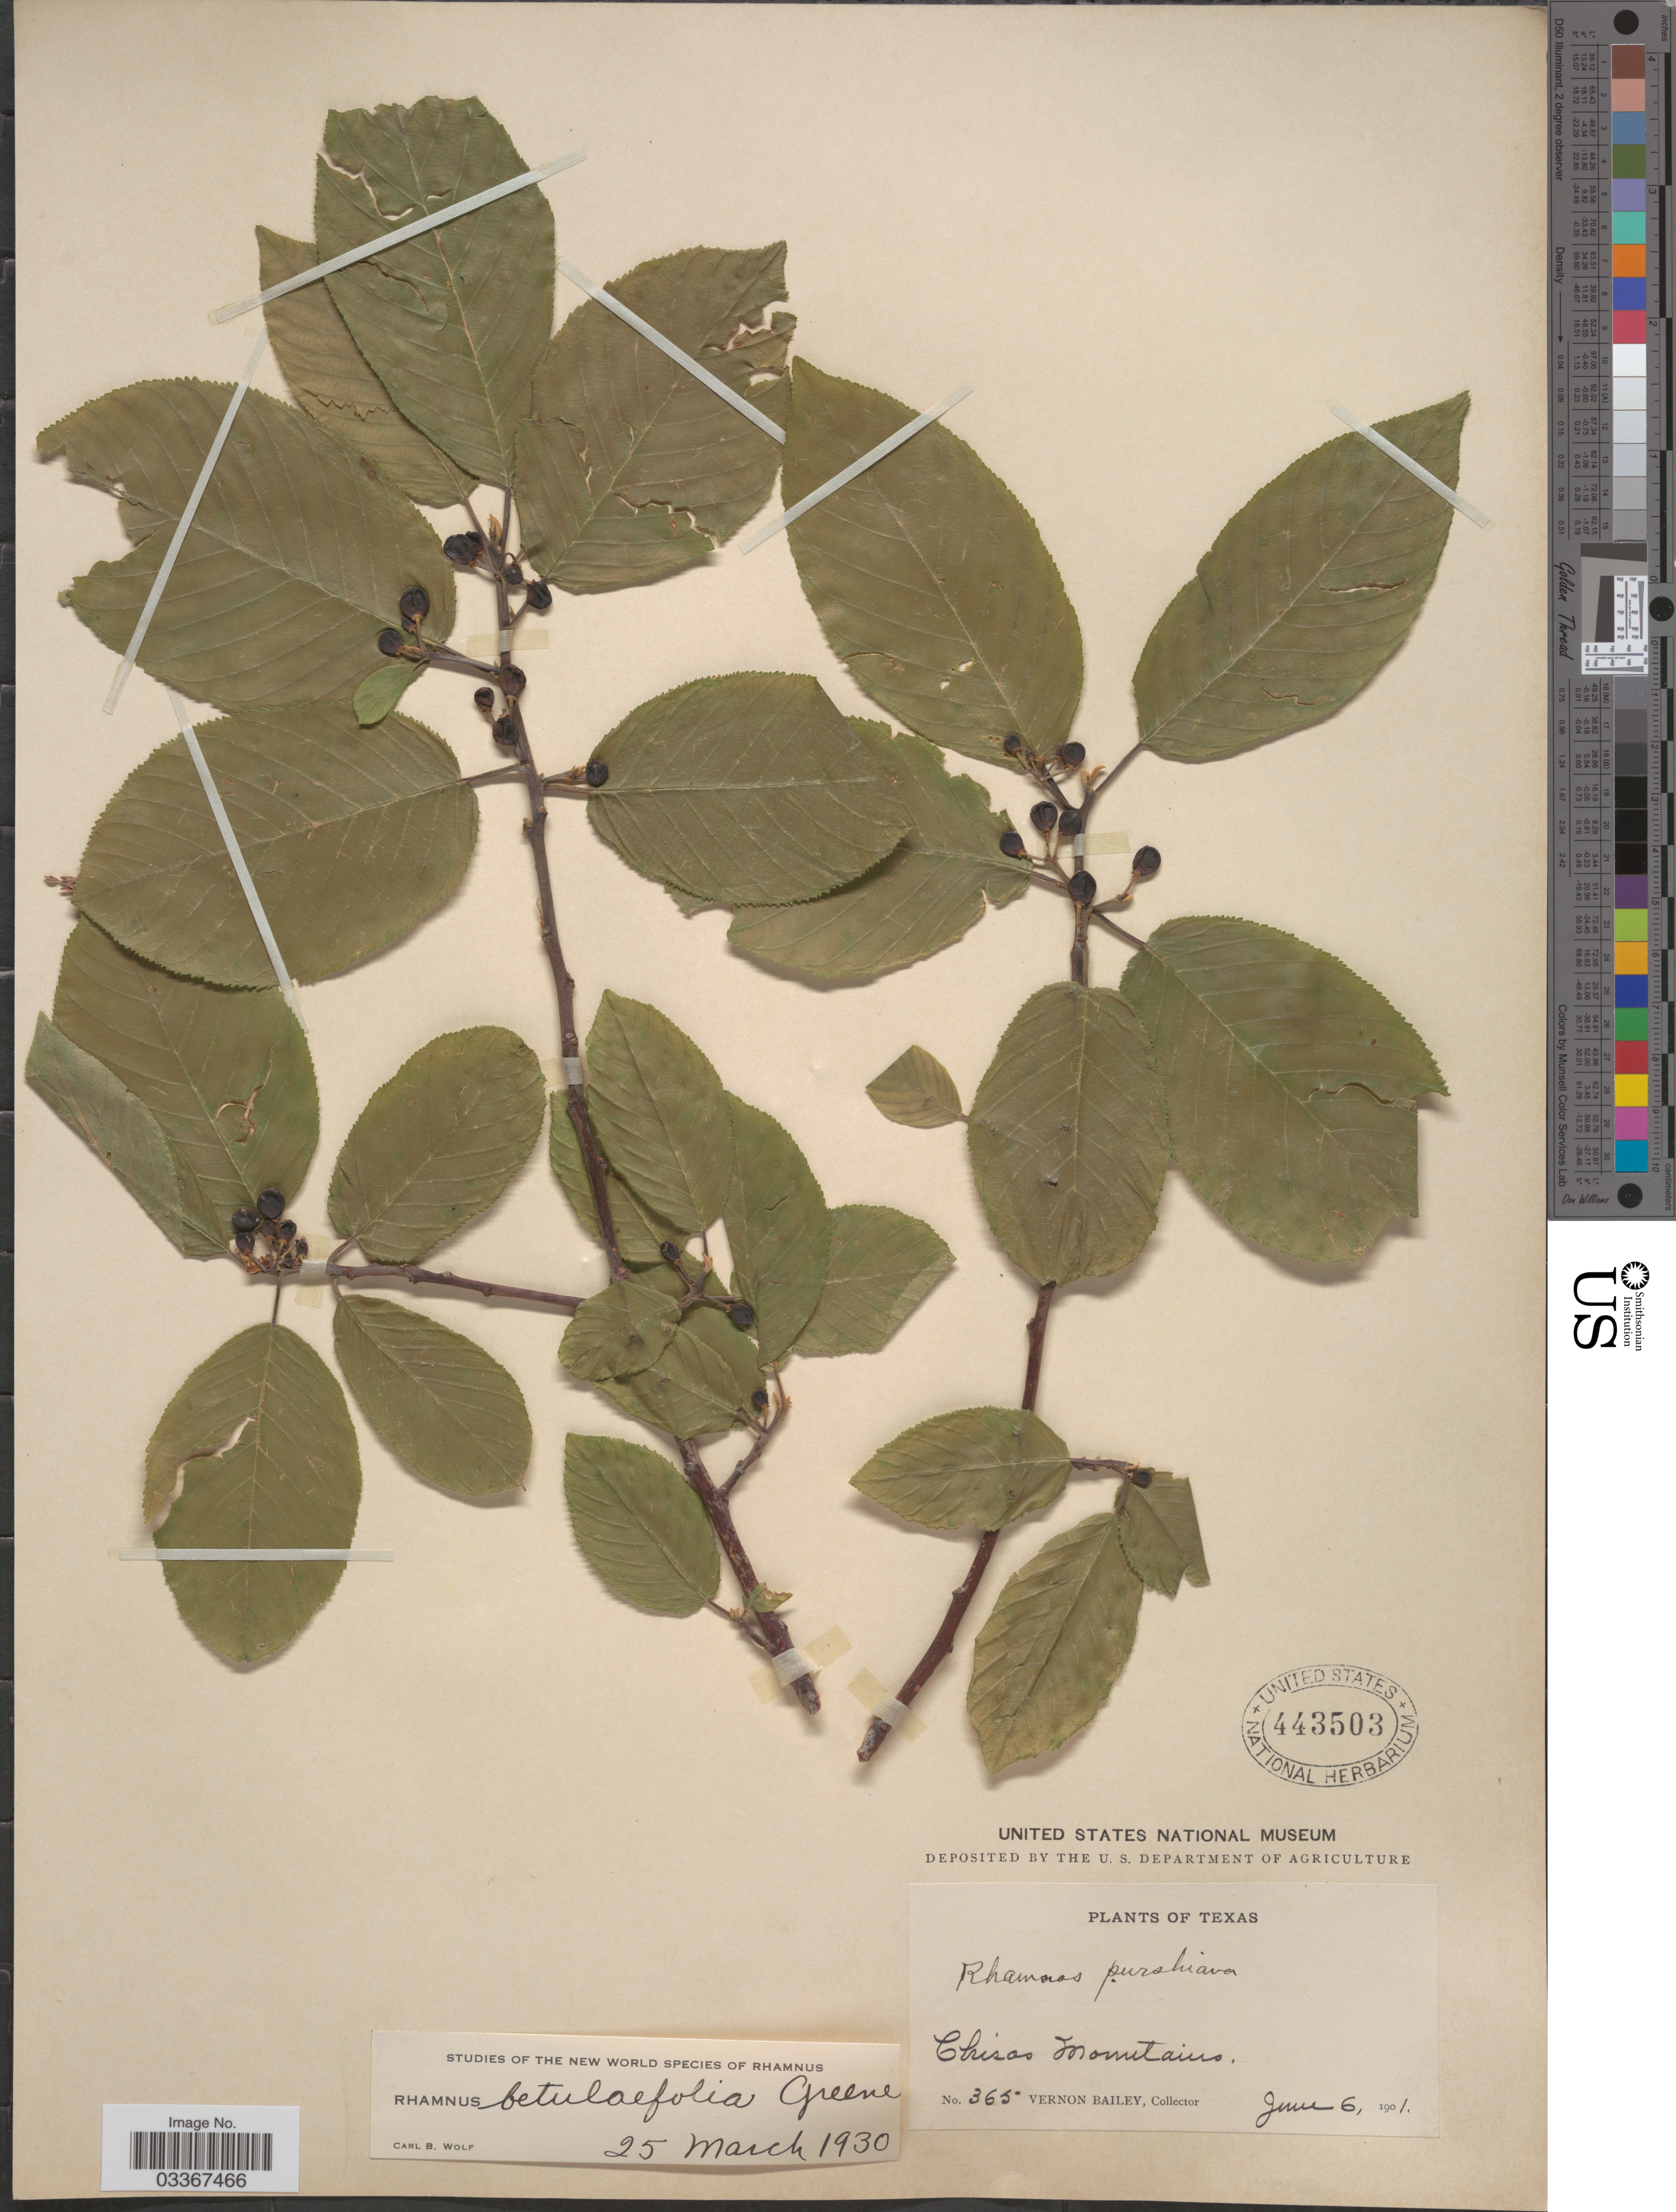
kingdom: Plantae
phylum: Tracheophyta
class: Magnoliopsida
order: Rosales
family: Rhamnaceae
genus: Frangula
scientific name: Frangula betulifolia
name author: (Greene) Grubov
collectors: V. O. Bailey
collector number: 365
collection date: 1901-06-06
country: United States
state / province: Texas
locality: Chisos Mountains.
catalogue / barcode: US 443503